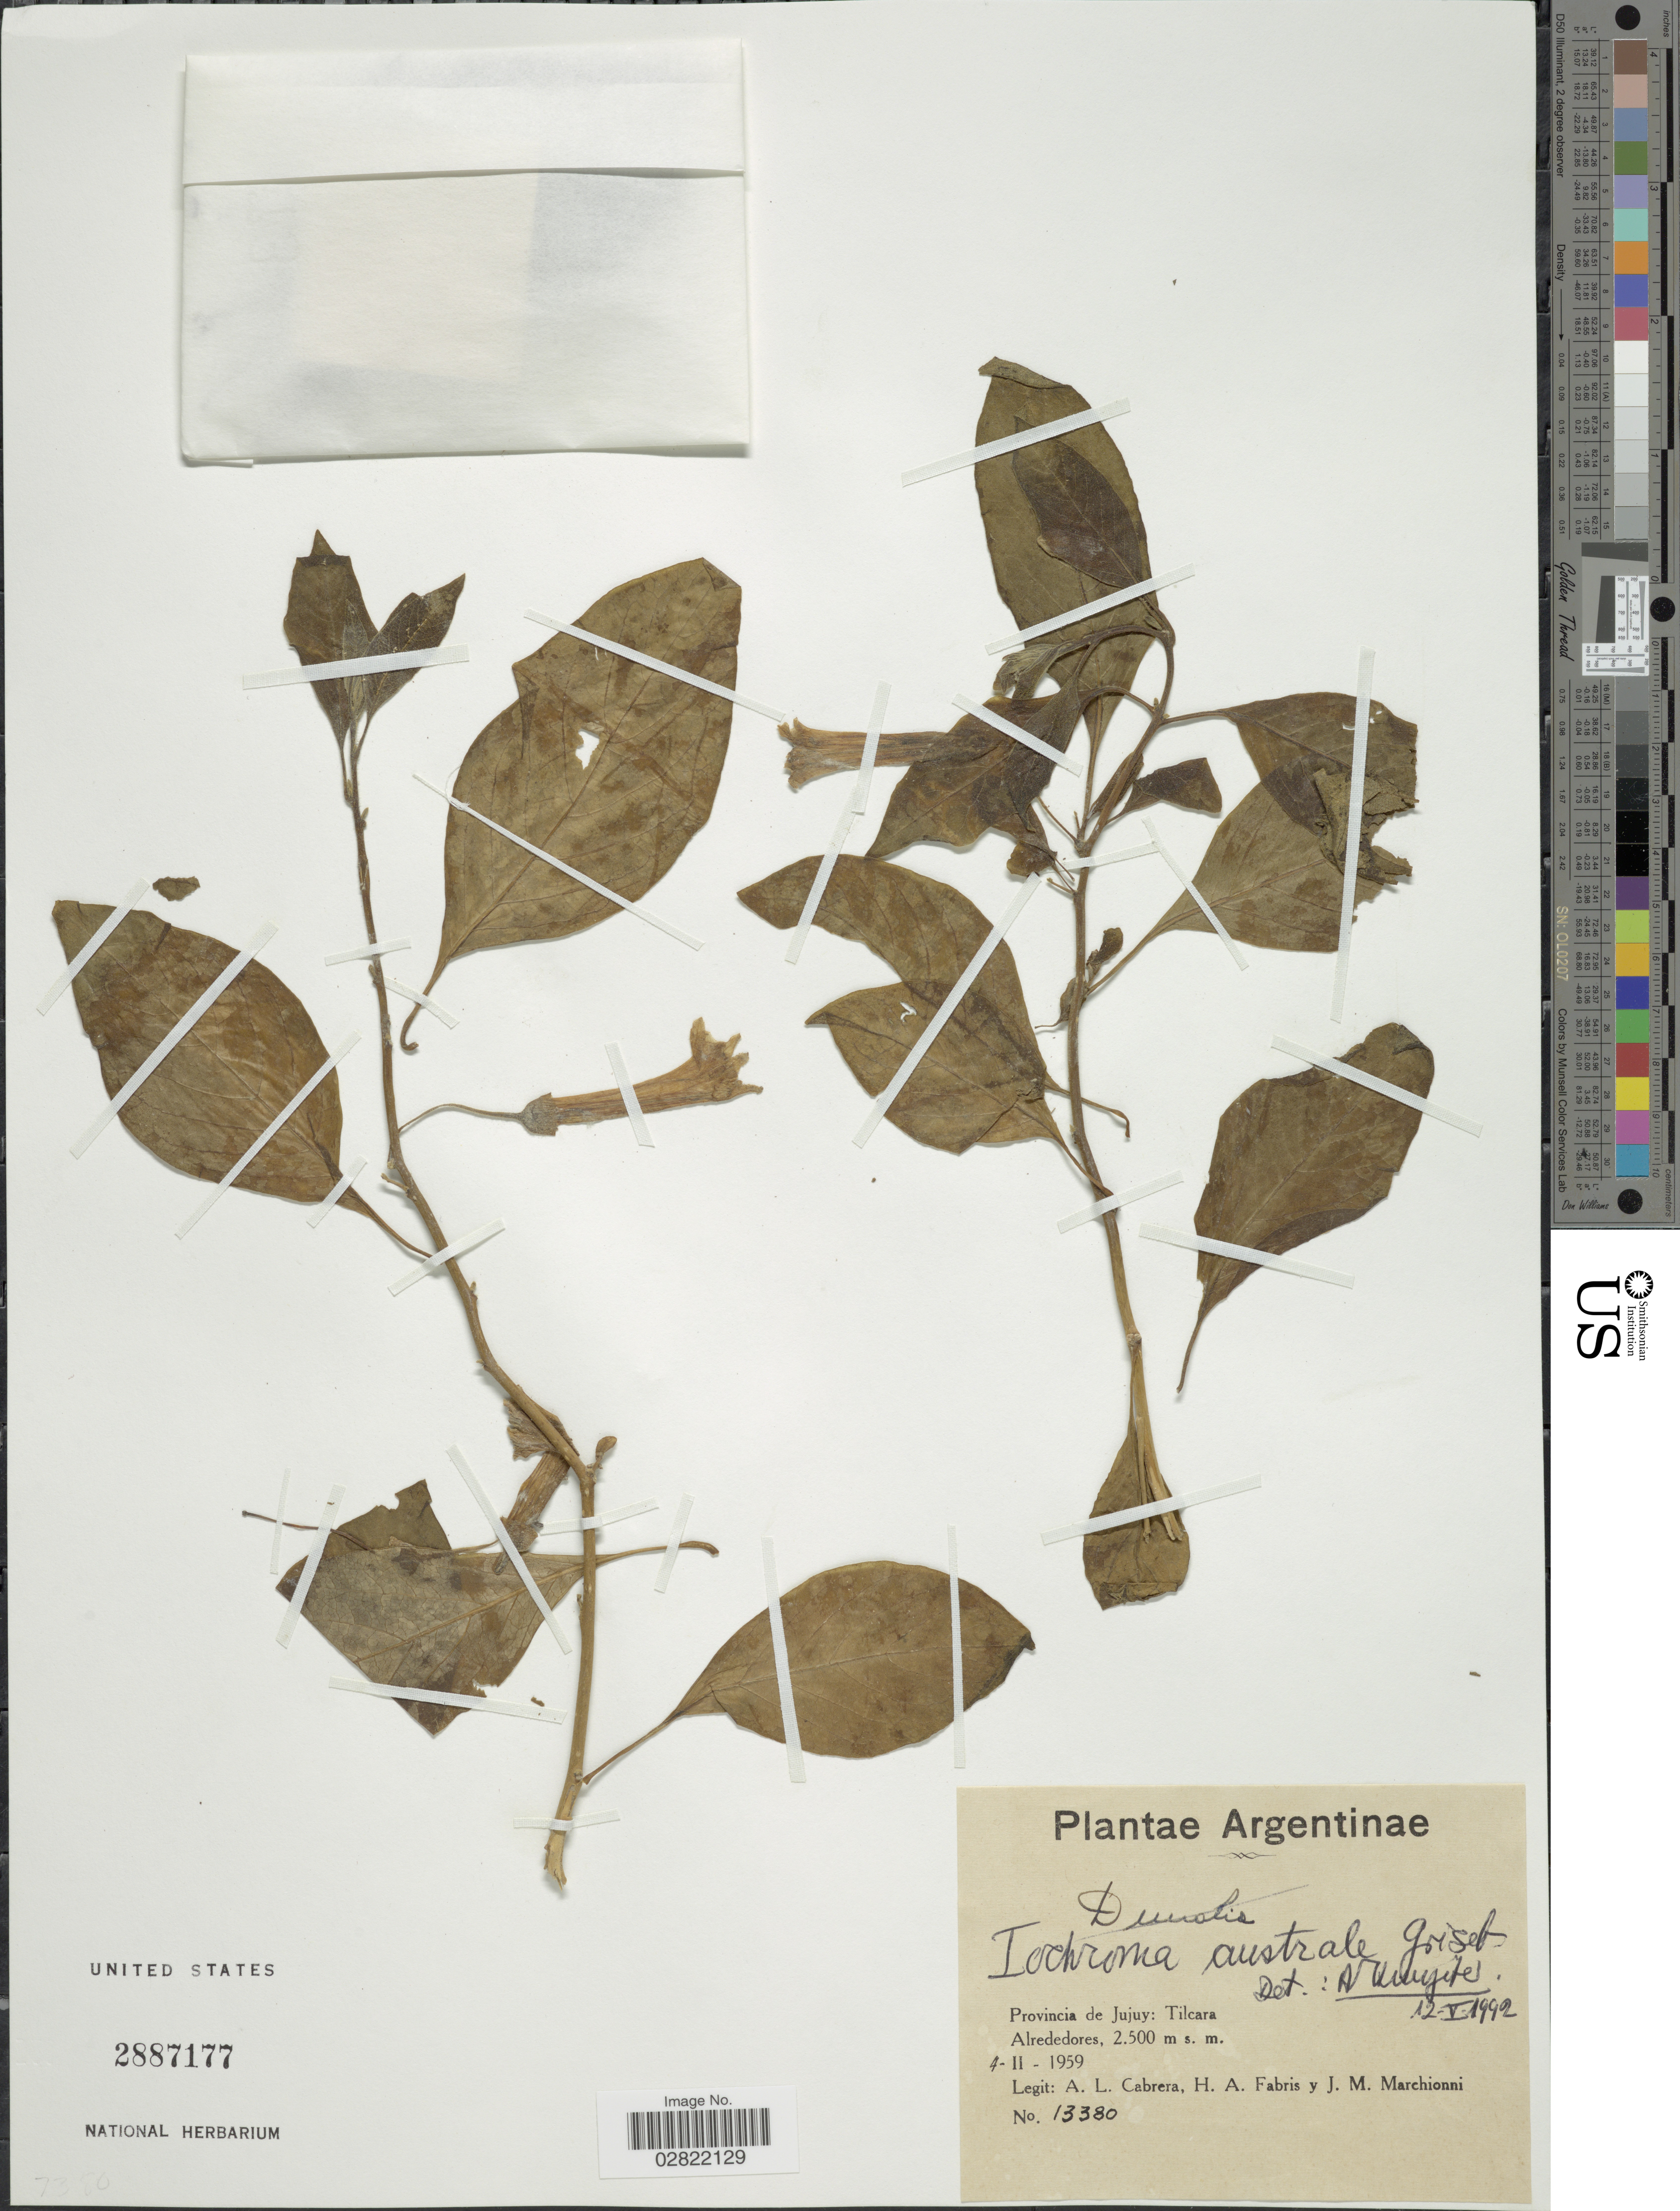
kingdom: Plantae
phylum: Tracheophyta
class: Magnoliopsida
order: Solanales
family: Solanaceae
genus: Iochroma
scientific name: Iochroma australe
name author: Griseb.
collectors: A. L. Cabrera, H. A. Fabris & J. Marchionni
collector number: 13380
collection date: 1959-02-04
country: Argentina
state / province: Jujuy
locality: Provincia de Jujuy: Tilcara, Alrededores.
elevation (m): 2500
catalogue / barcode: US 2887177